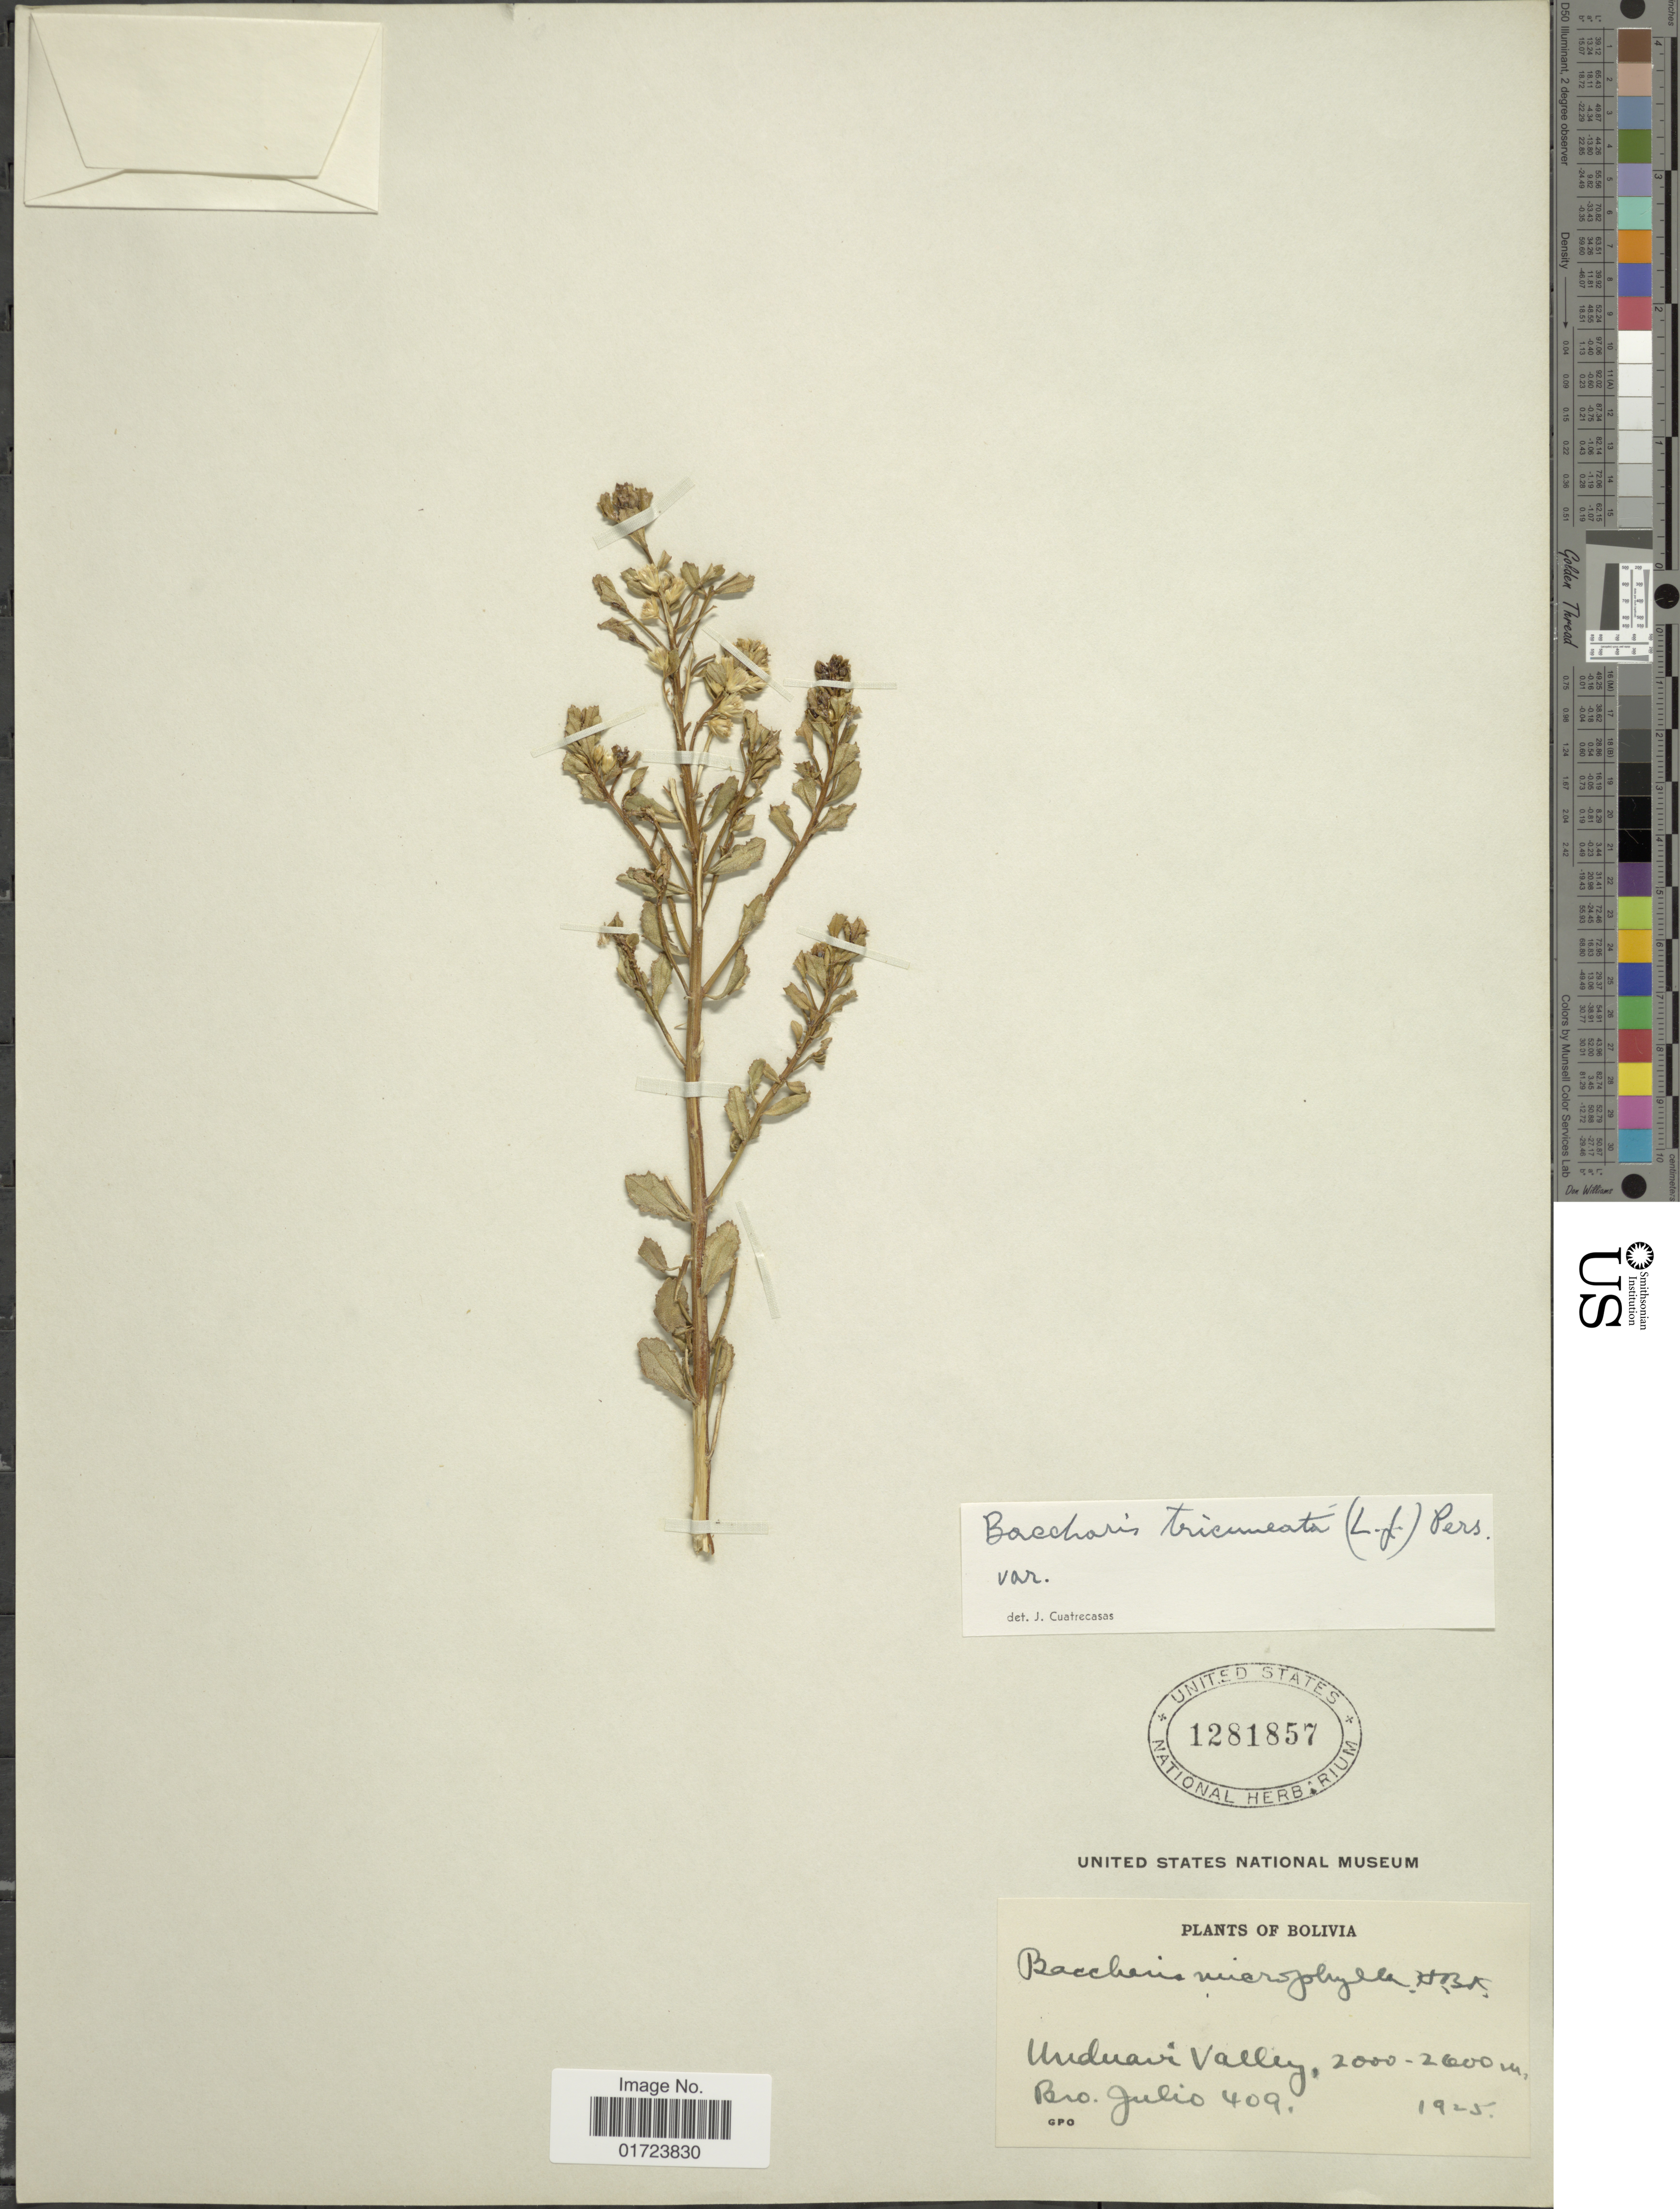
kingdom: Plantae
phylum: Tracheophyta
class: Magnoliopsida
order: Asterales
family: Asteraceae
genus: Baccharis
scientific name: Baccharis tricuneata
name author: (L. f.) Pers.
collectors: Bro. Julio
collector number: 409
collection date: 1925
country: Bolivia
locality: Unduavi Valley.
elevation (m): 2000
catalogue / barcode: US 1281857